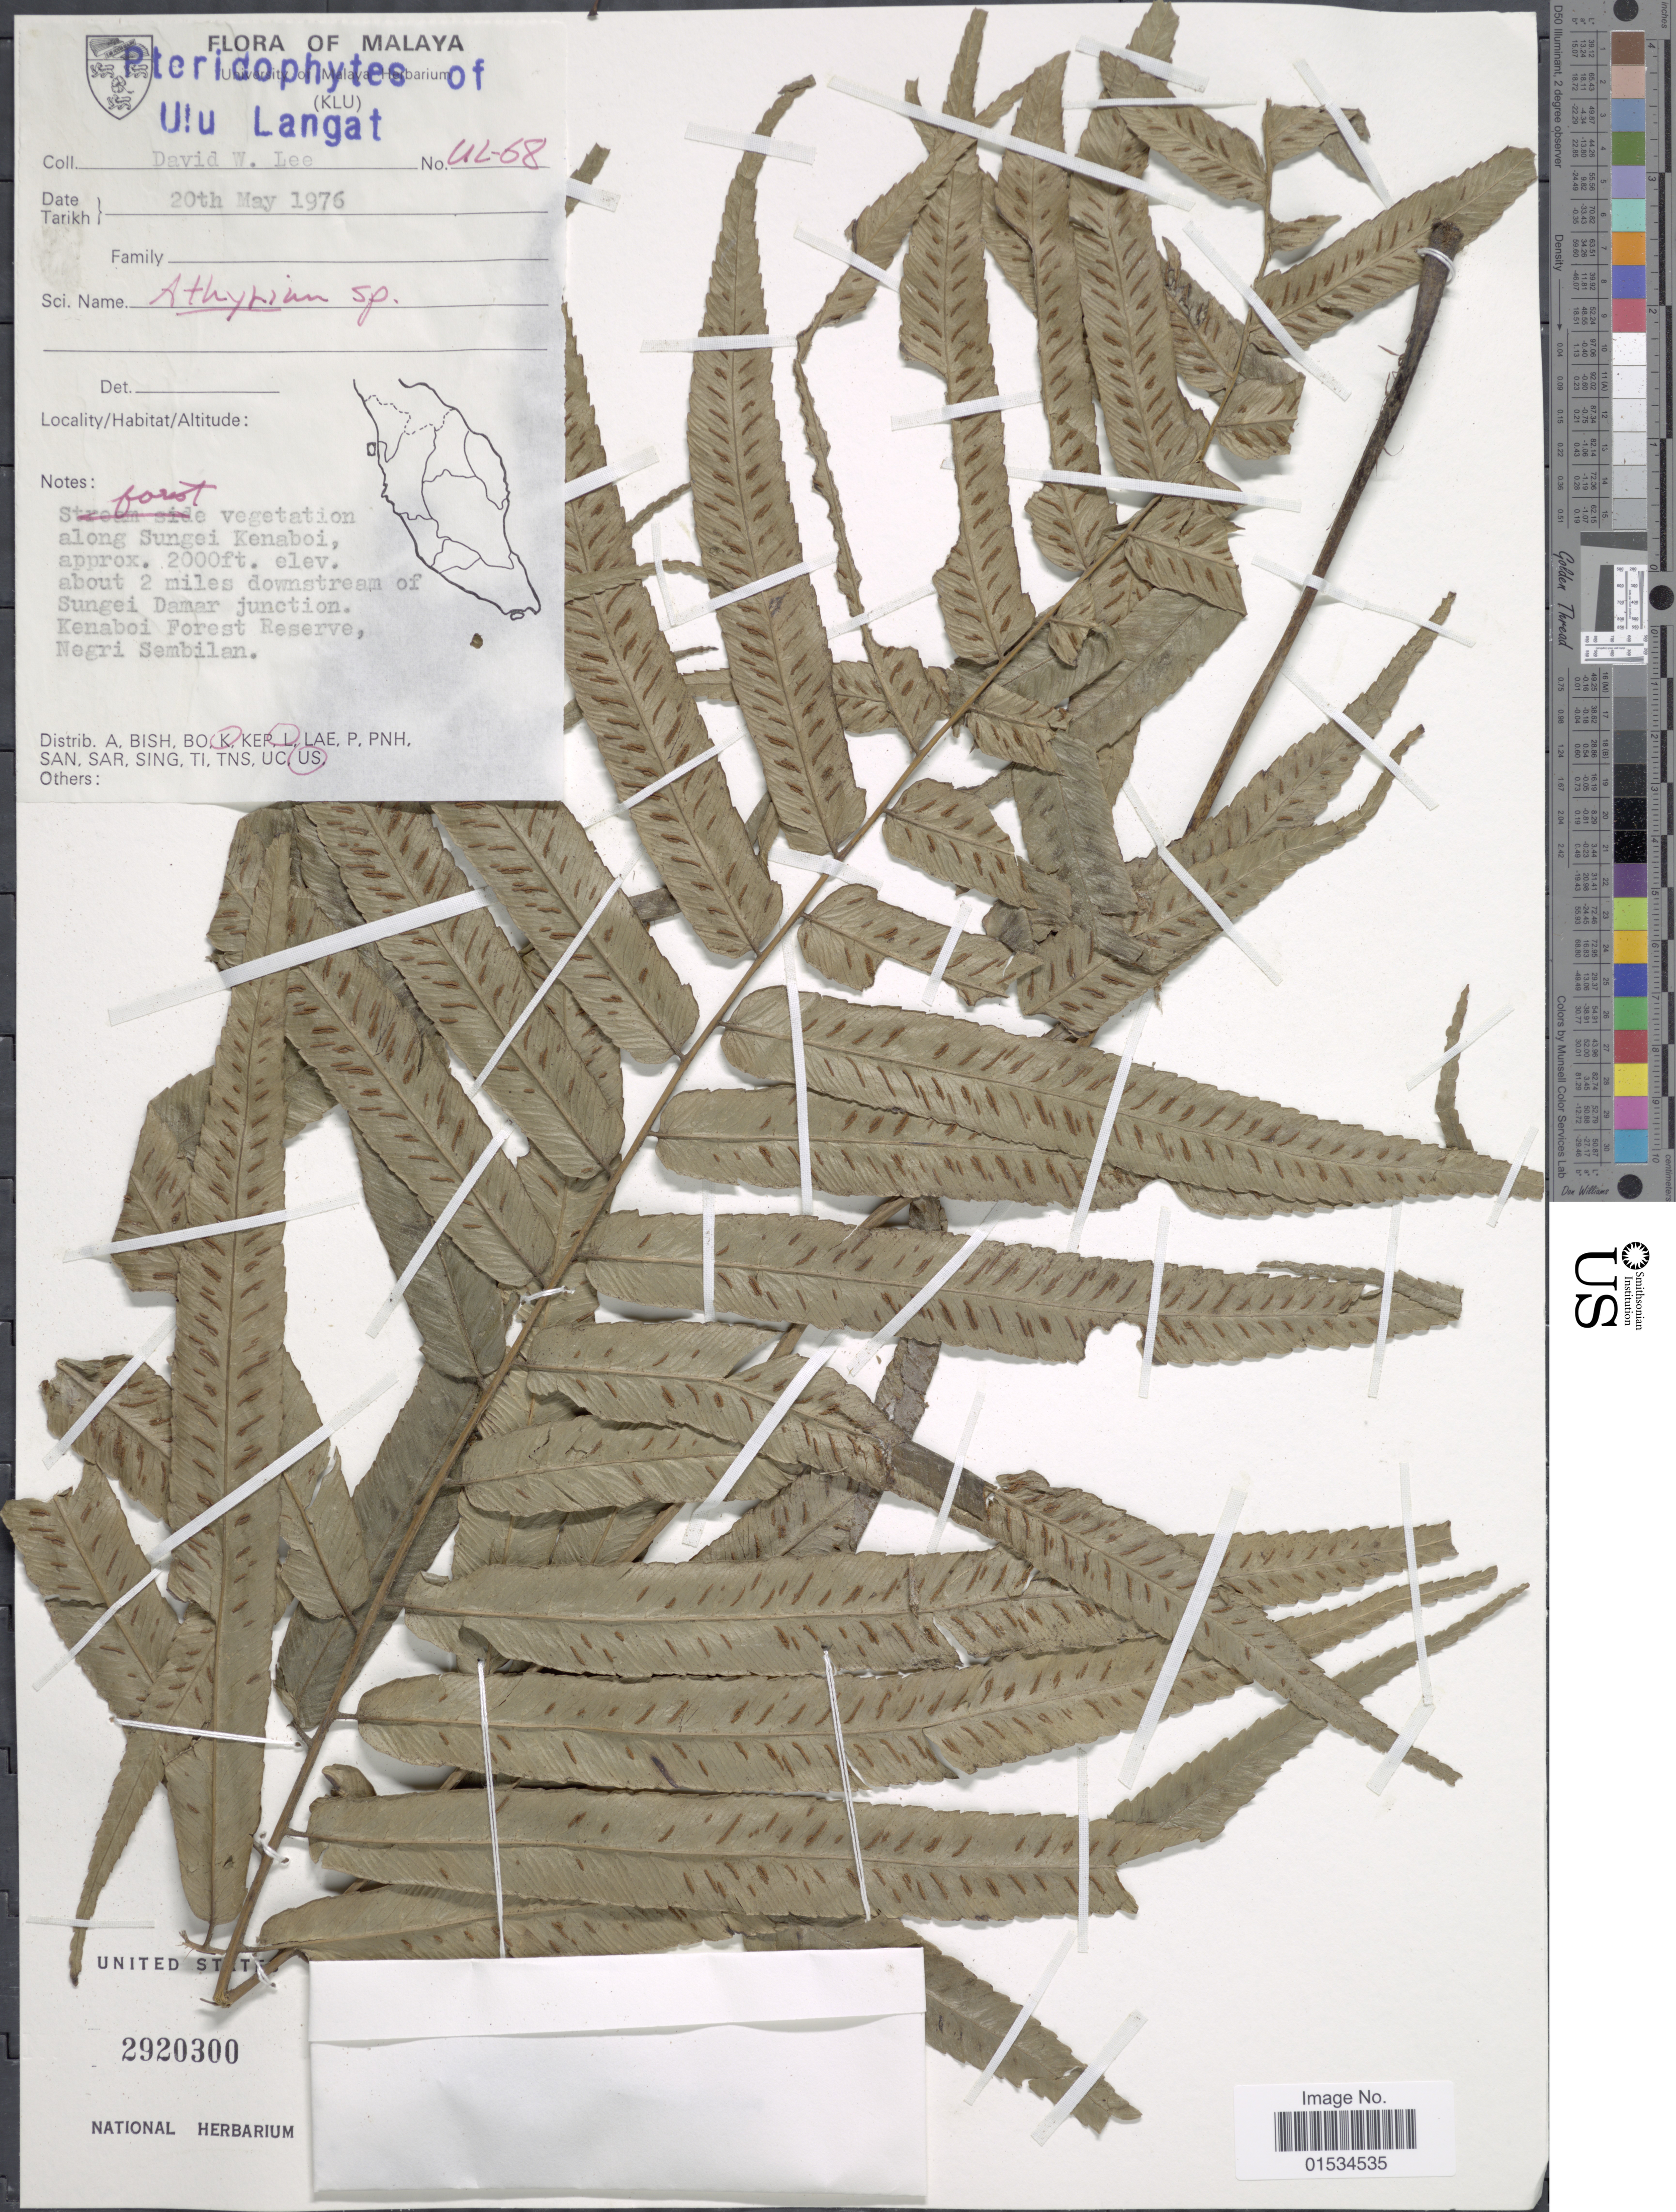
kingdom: Plantae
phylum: Tracheophyta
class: Polypodiopsida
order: Polypodiales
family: Athyriaceae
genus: Diplazium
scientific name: Diplazium sp.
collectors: D. Lee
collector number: UL-68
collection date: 1976-05-20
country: Malaysia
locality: Forest vegetation along Sungei Kenaboi, about 2 miles downstream of Sungei Damar junction, Kenaboi Forest Reserve, Negri Sembilan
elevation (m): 610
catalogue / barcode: US 2920300